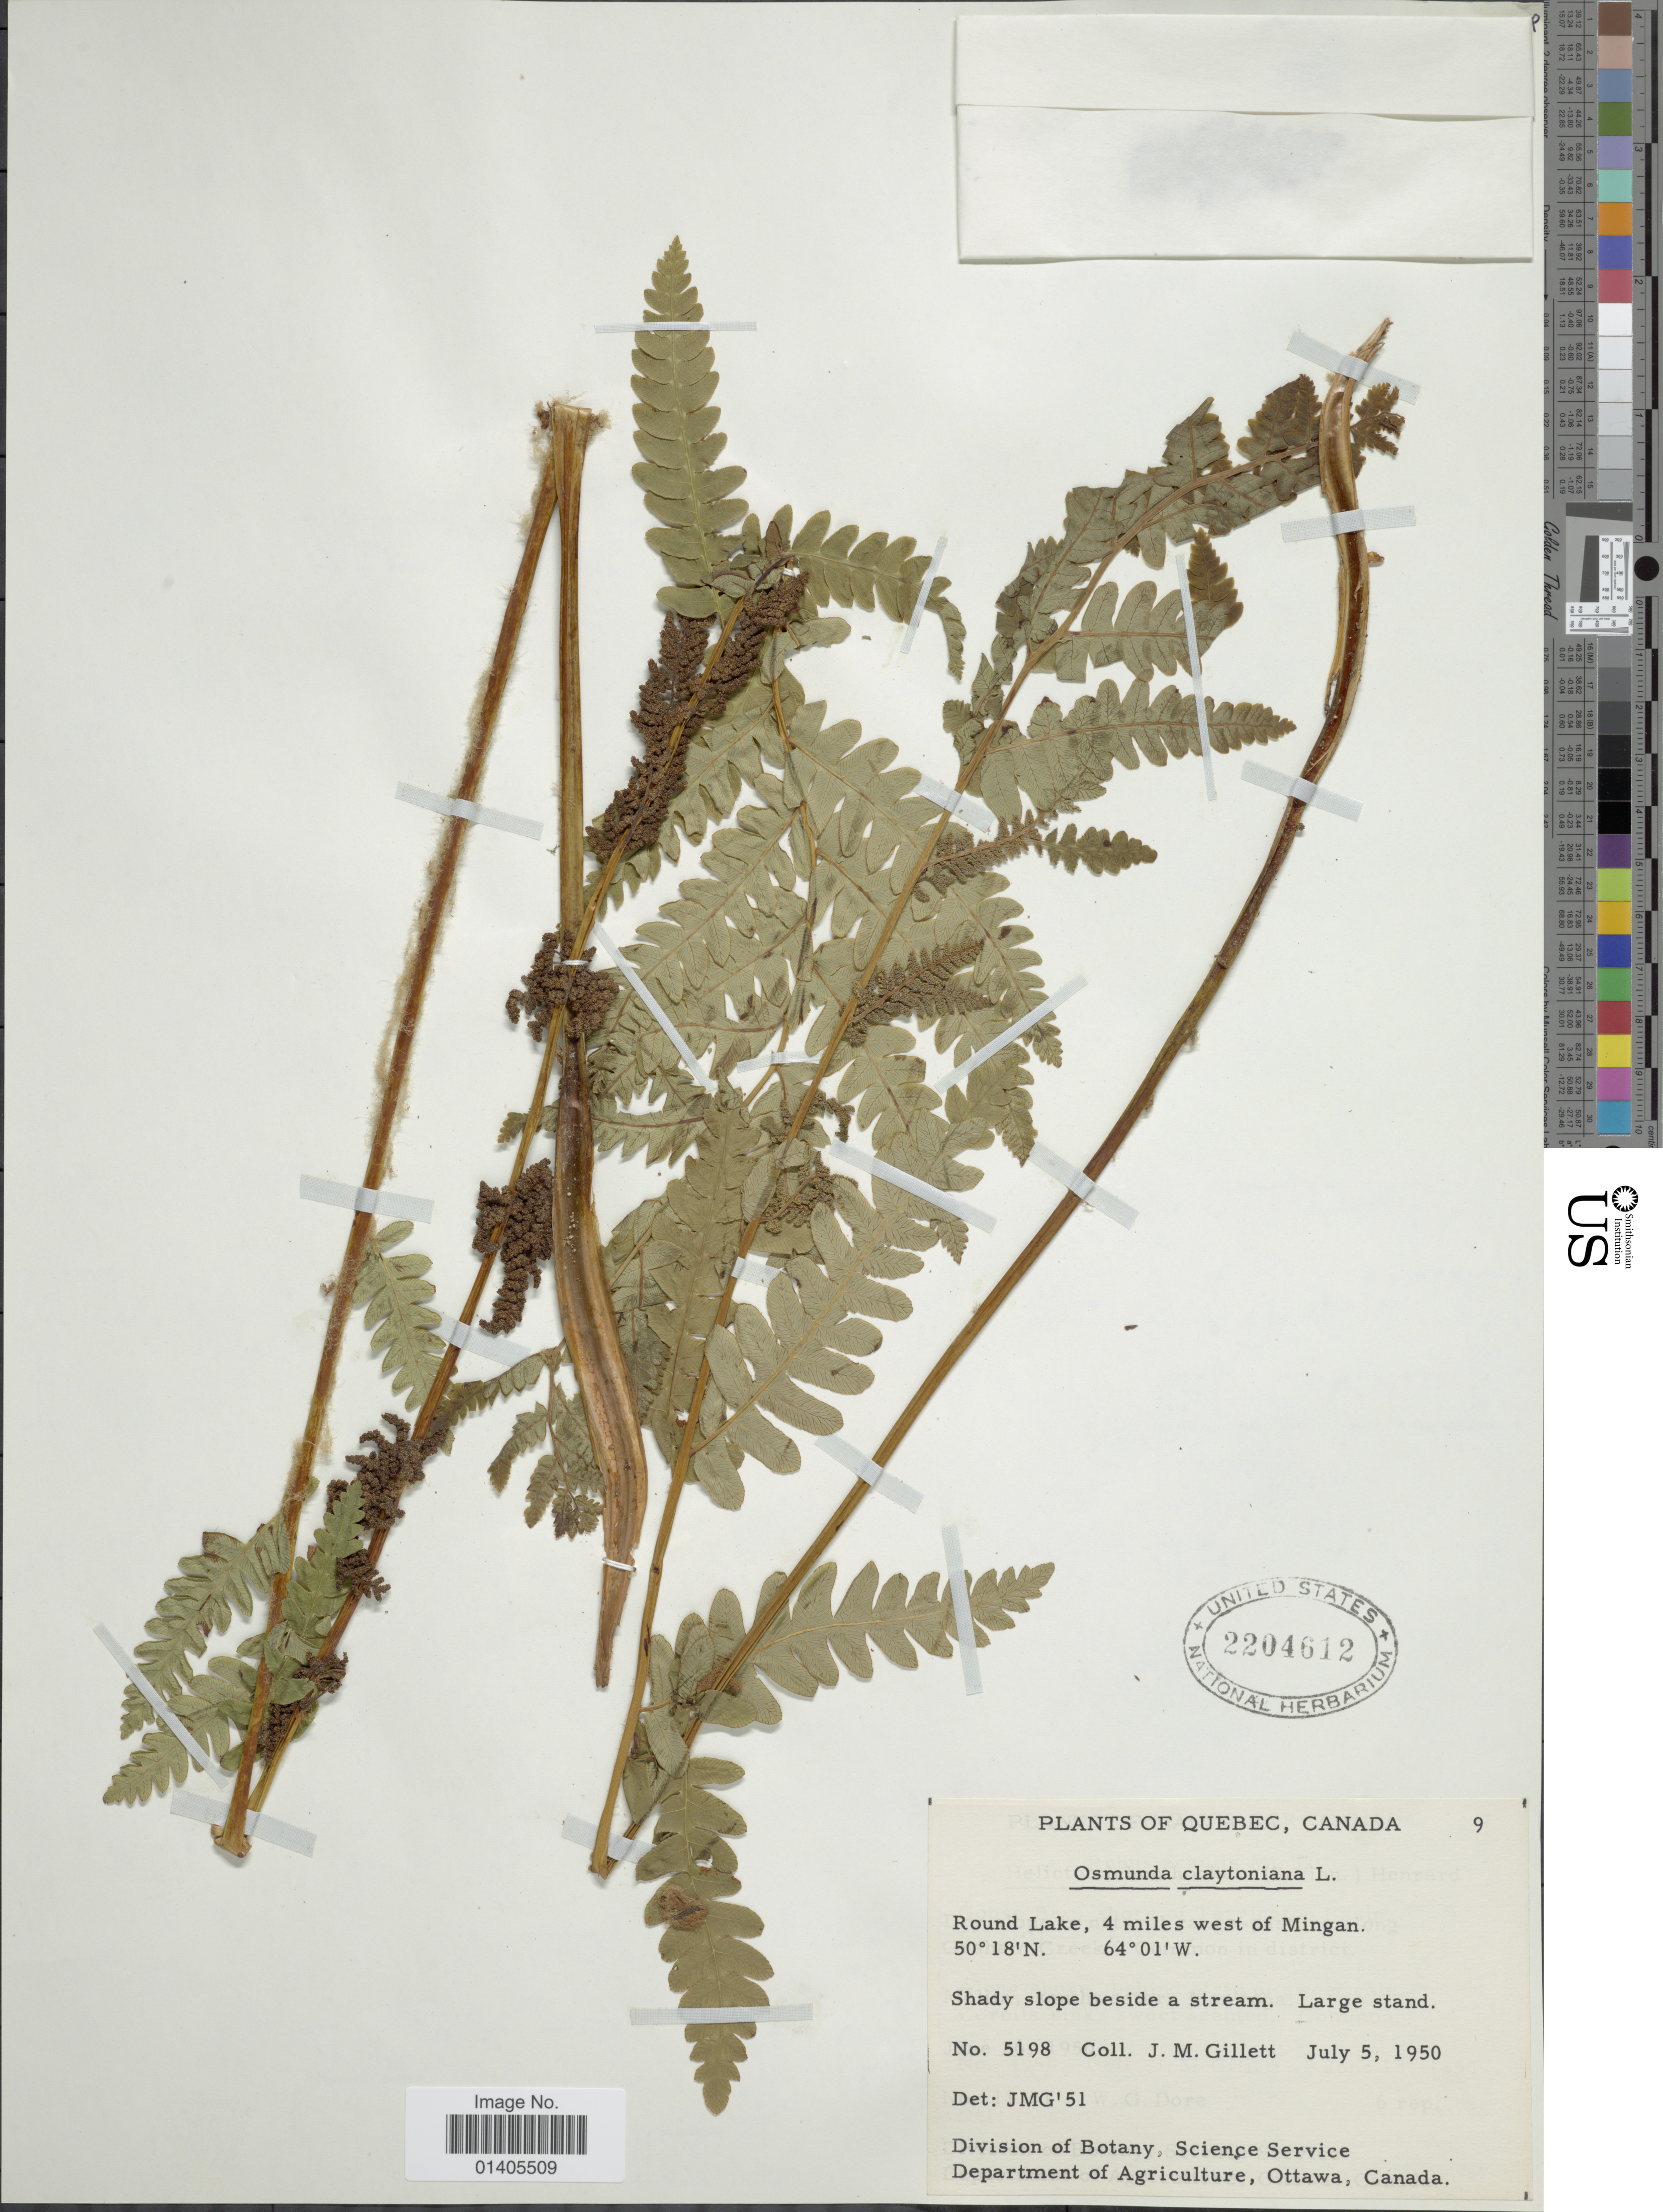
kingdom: Plantae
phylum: Tracheophyta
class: Polypodiopsida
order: Osmundales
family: Osmundaceae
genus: Osmunda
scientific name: Osmunda claytoniana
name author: (L.) Tagawa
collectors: J. M. Gillet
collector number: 5198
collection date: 1950-07-05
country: Canada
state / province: Quebec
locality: Round Lake, 4 miles west of Mingan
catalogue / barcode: US 2204612